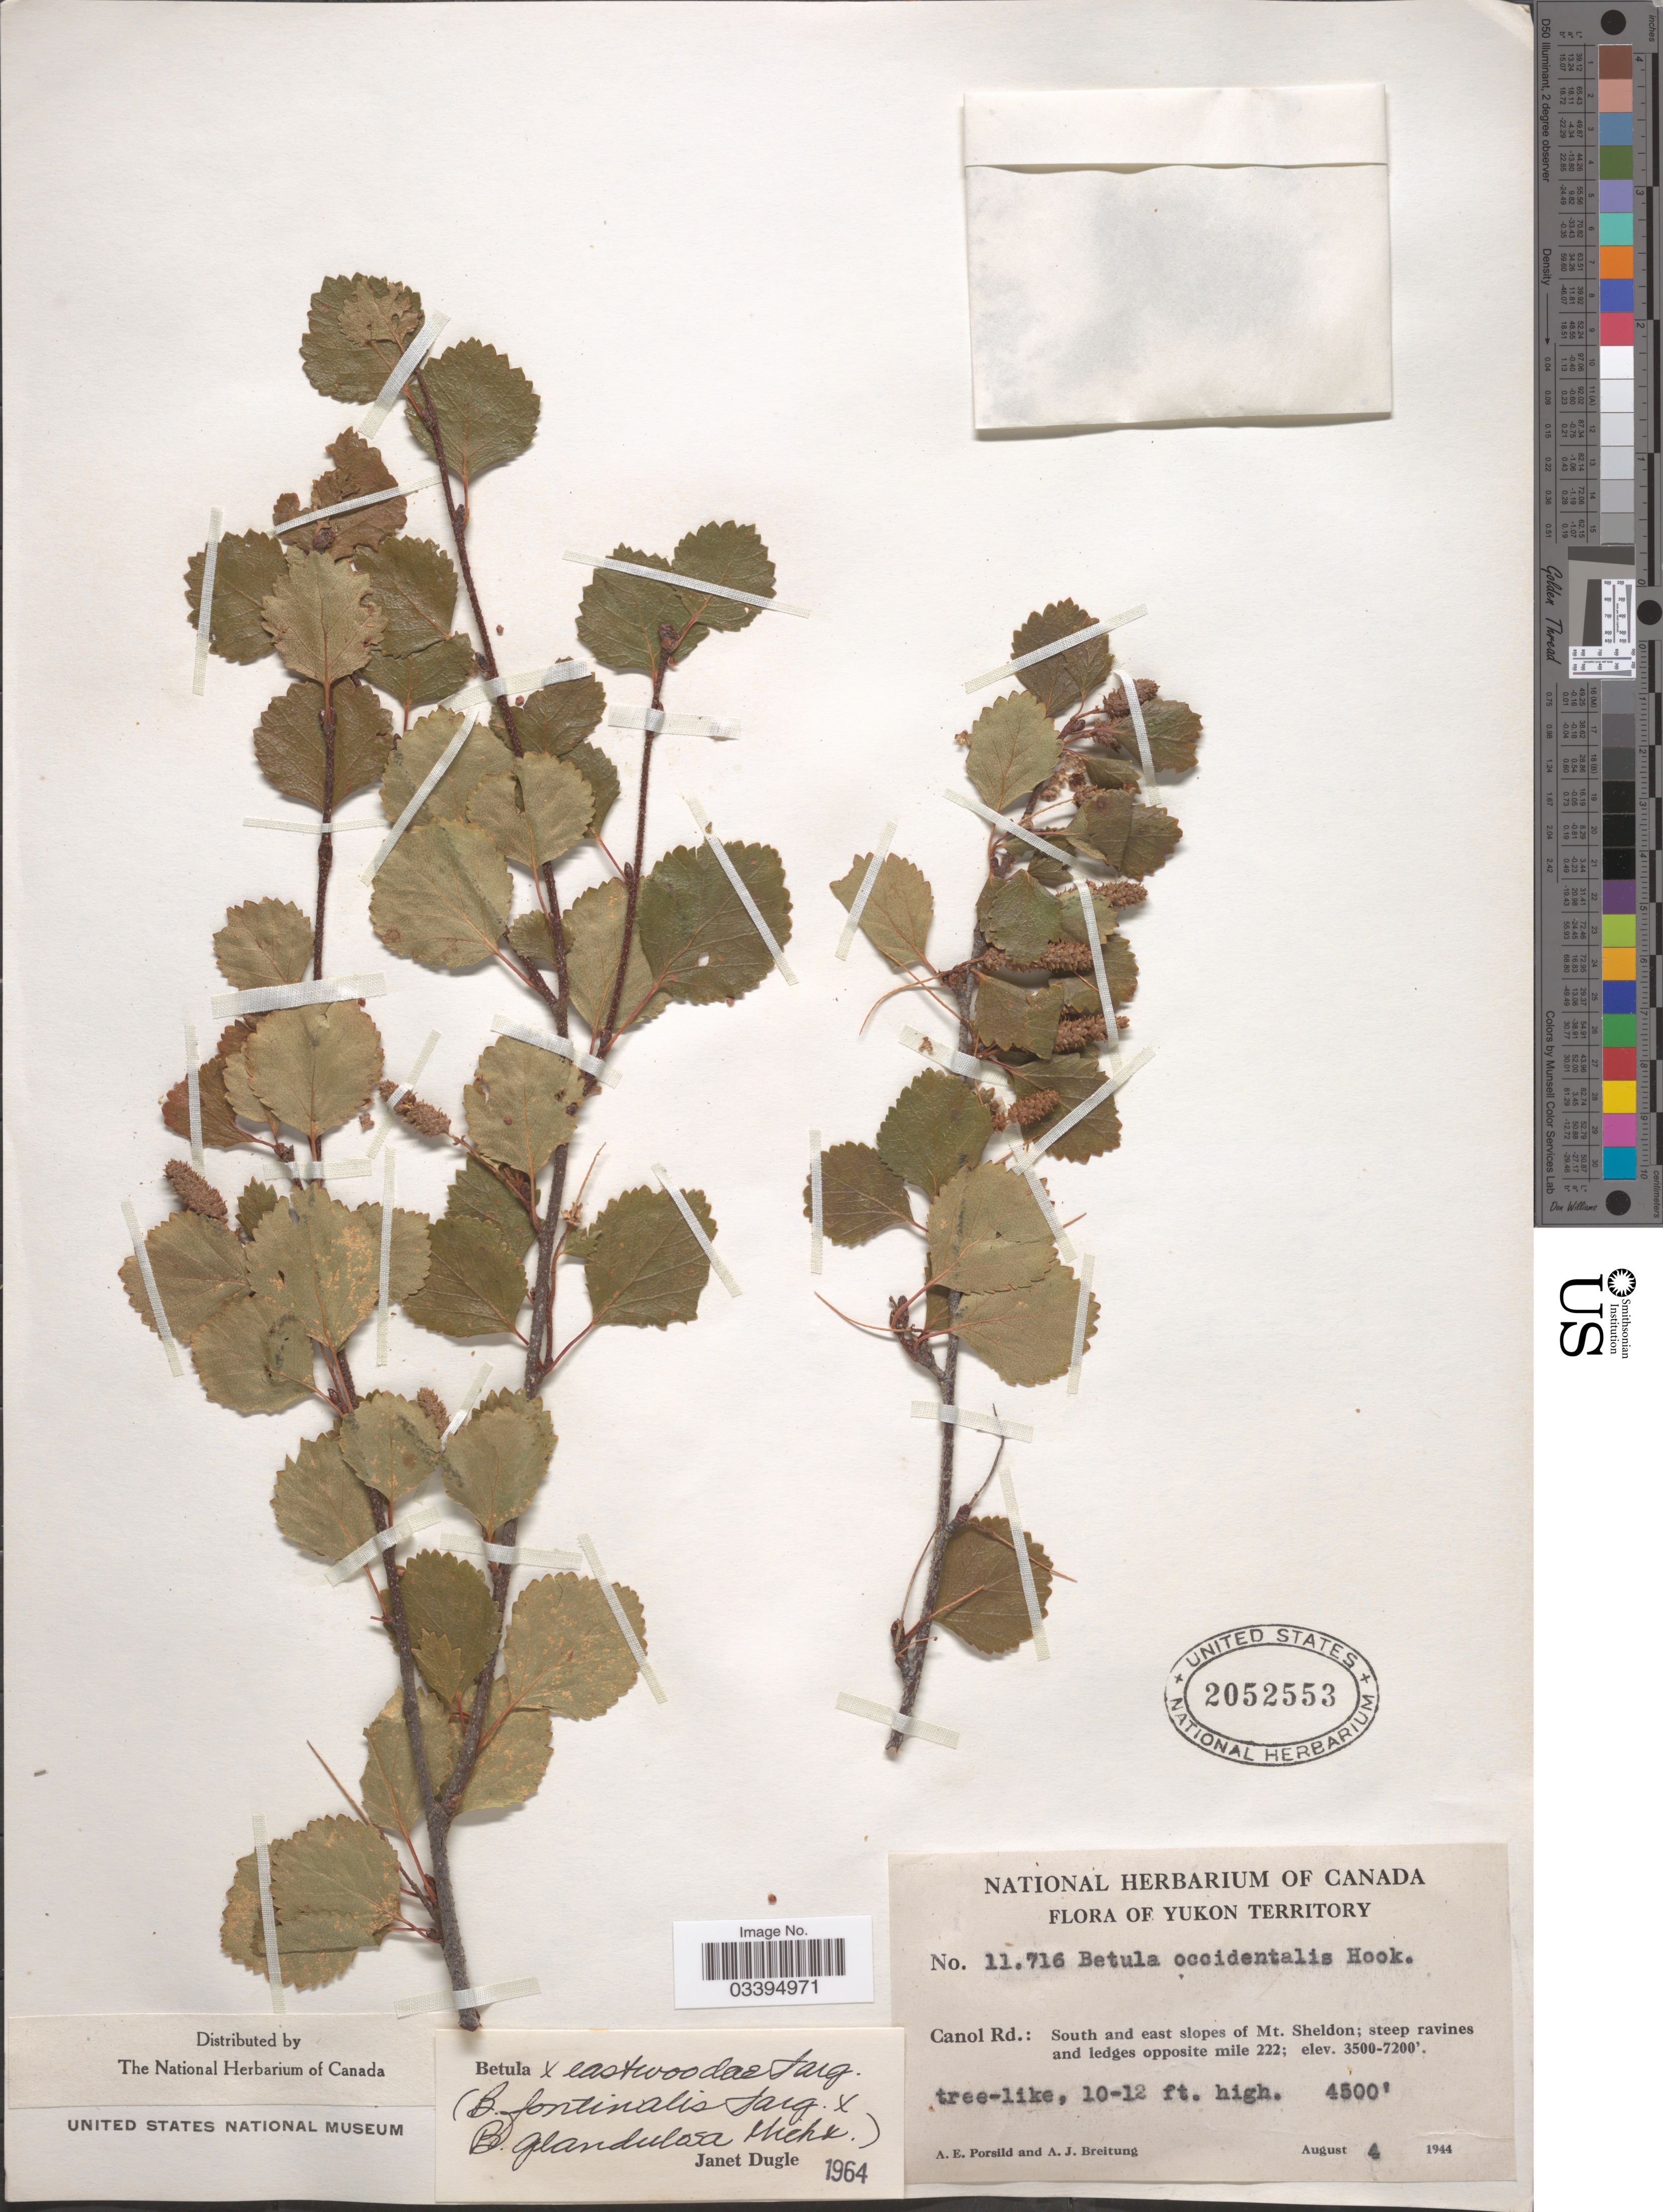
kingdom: Plantae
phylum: Tracheophyta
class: Magnoliopsida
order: Fagales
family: Betulaceae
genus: Betula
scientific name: Betula eastwoodae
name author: Sarg.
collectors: A. E. Porsild & A. Breitung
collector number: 11716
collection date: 1944-08-04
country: Canada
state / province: Yukon Territory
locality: Canol Rd.: South and east slopes of Mt. Sheldon; steep ravines and ledges opposite mile 222.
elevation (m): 1372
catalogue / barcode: US 2052553